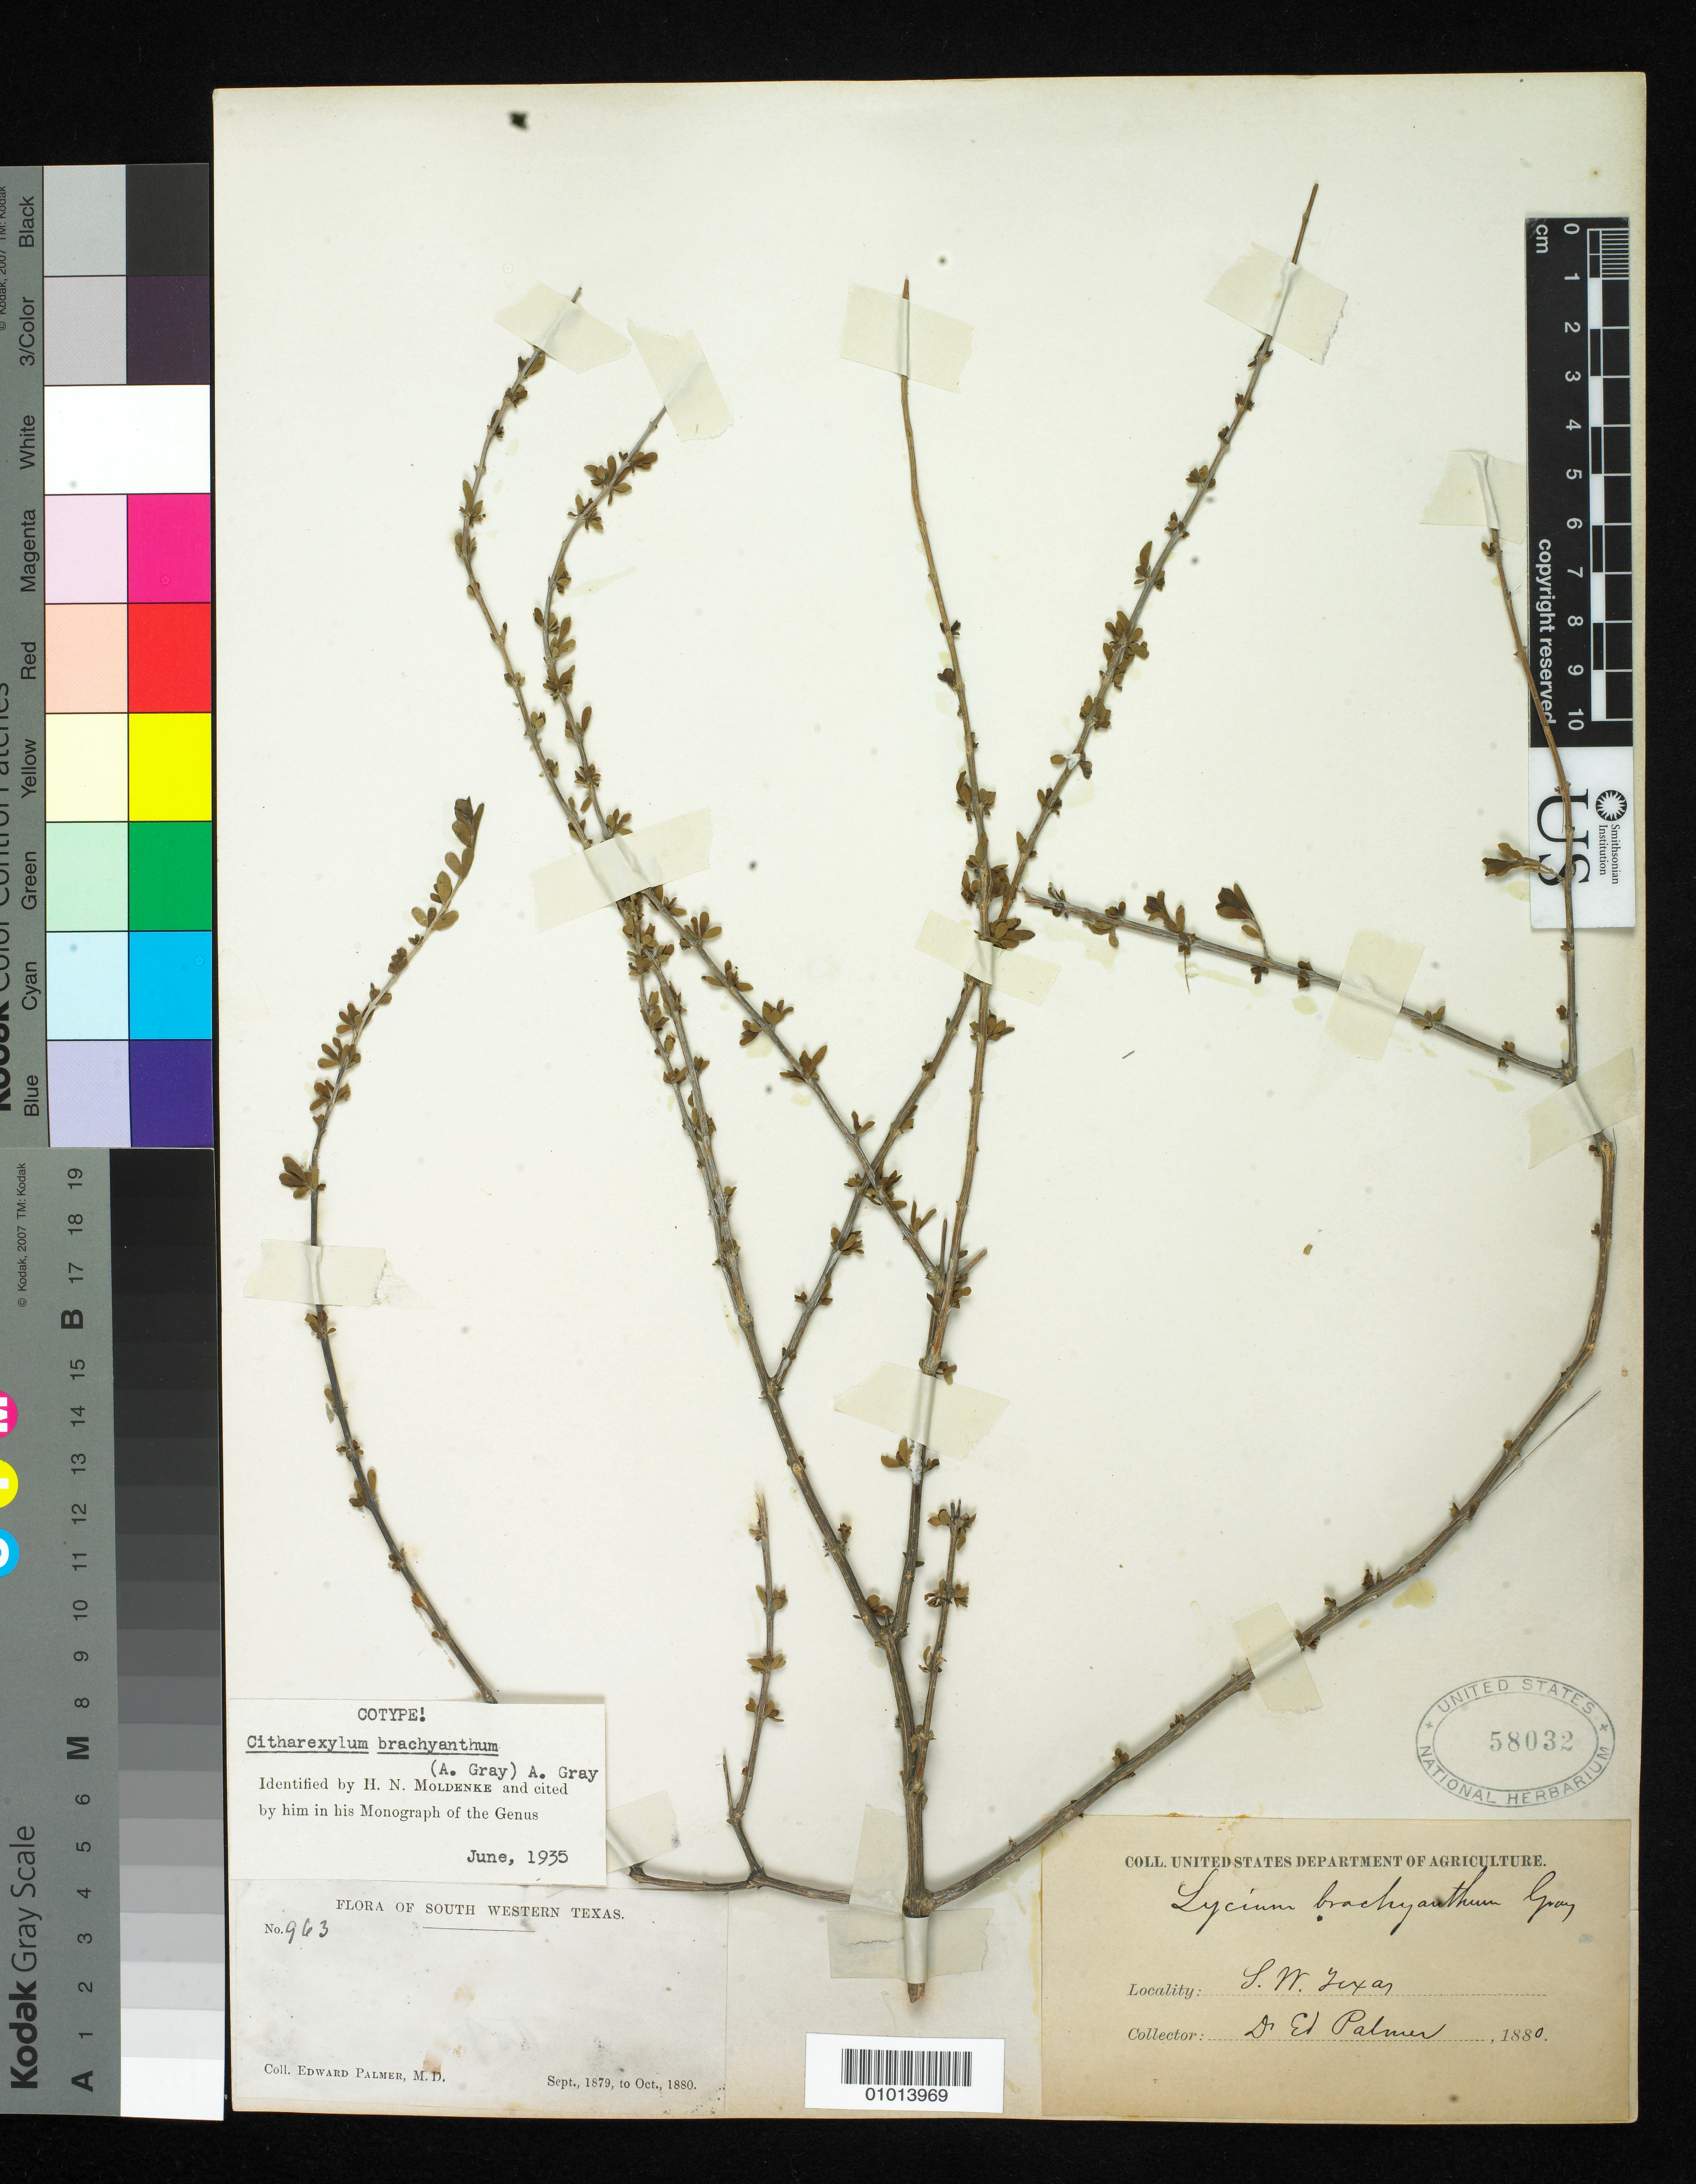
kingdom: Plantae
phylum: Tracheophyta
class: Magnoliopsida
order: Solanales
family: Solanaceae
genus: Lycium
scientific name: Lycium brachyanthum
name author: A. Gray ex Hemsl.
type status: Isosyntype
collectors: E. Palmer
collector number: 963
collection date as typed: Sep 1879 to -- Oct 1880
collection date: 1879-09/1880-10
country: United States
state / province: Texas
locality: South Western Texas.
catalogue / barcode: US 58032